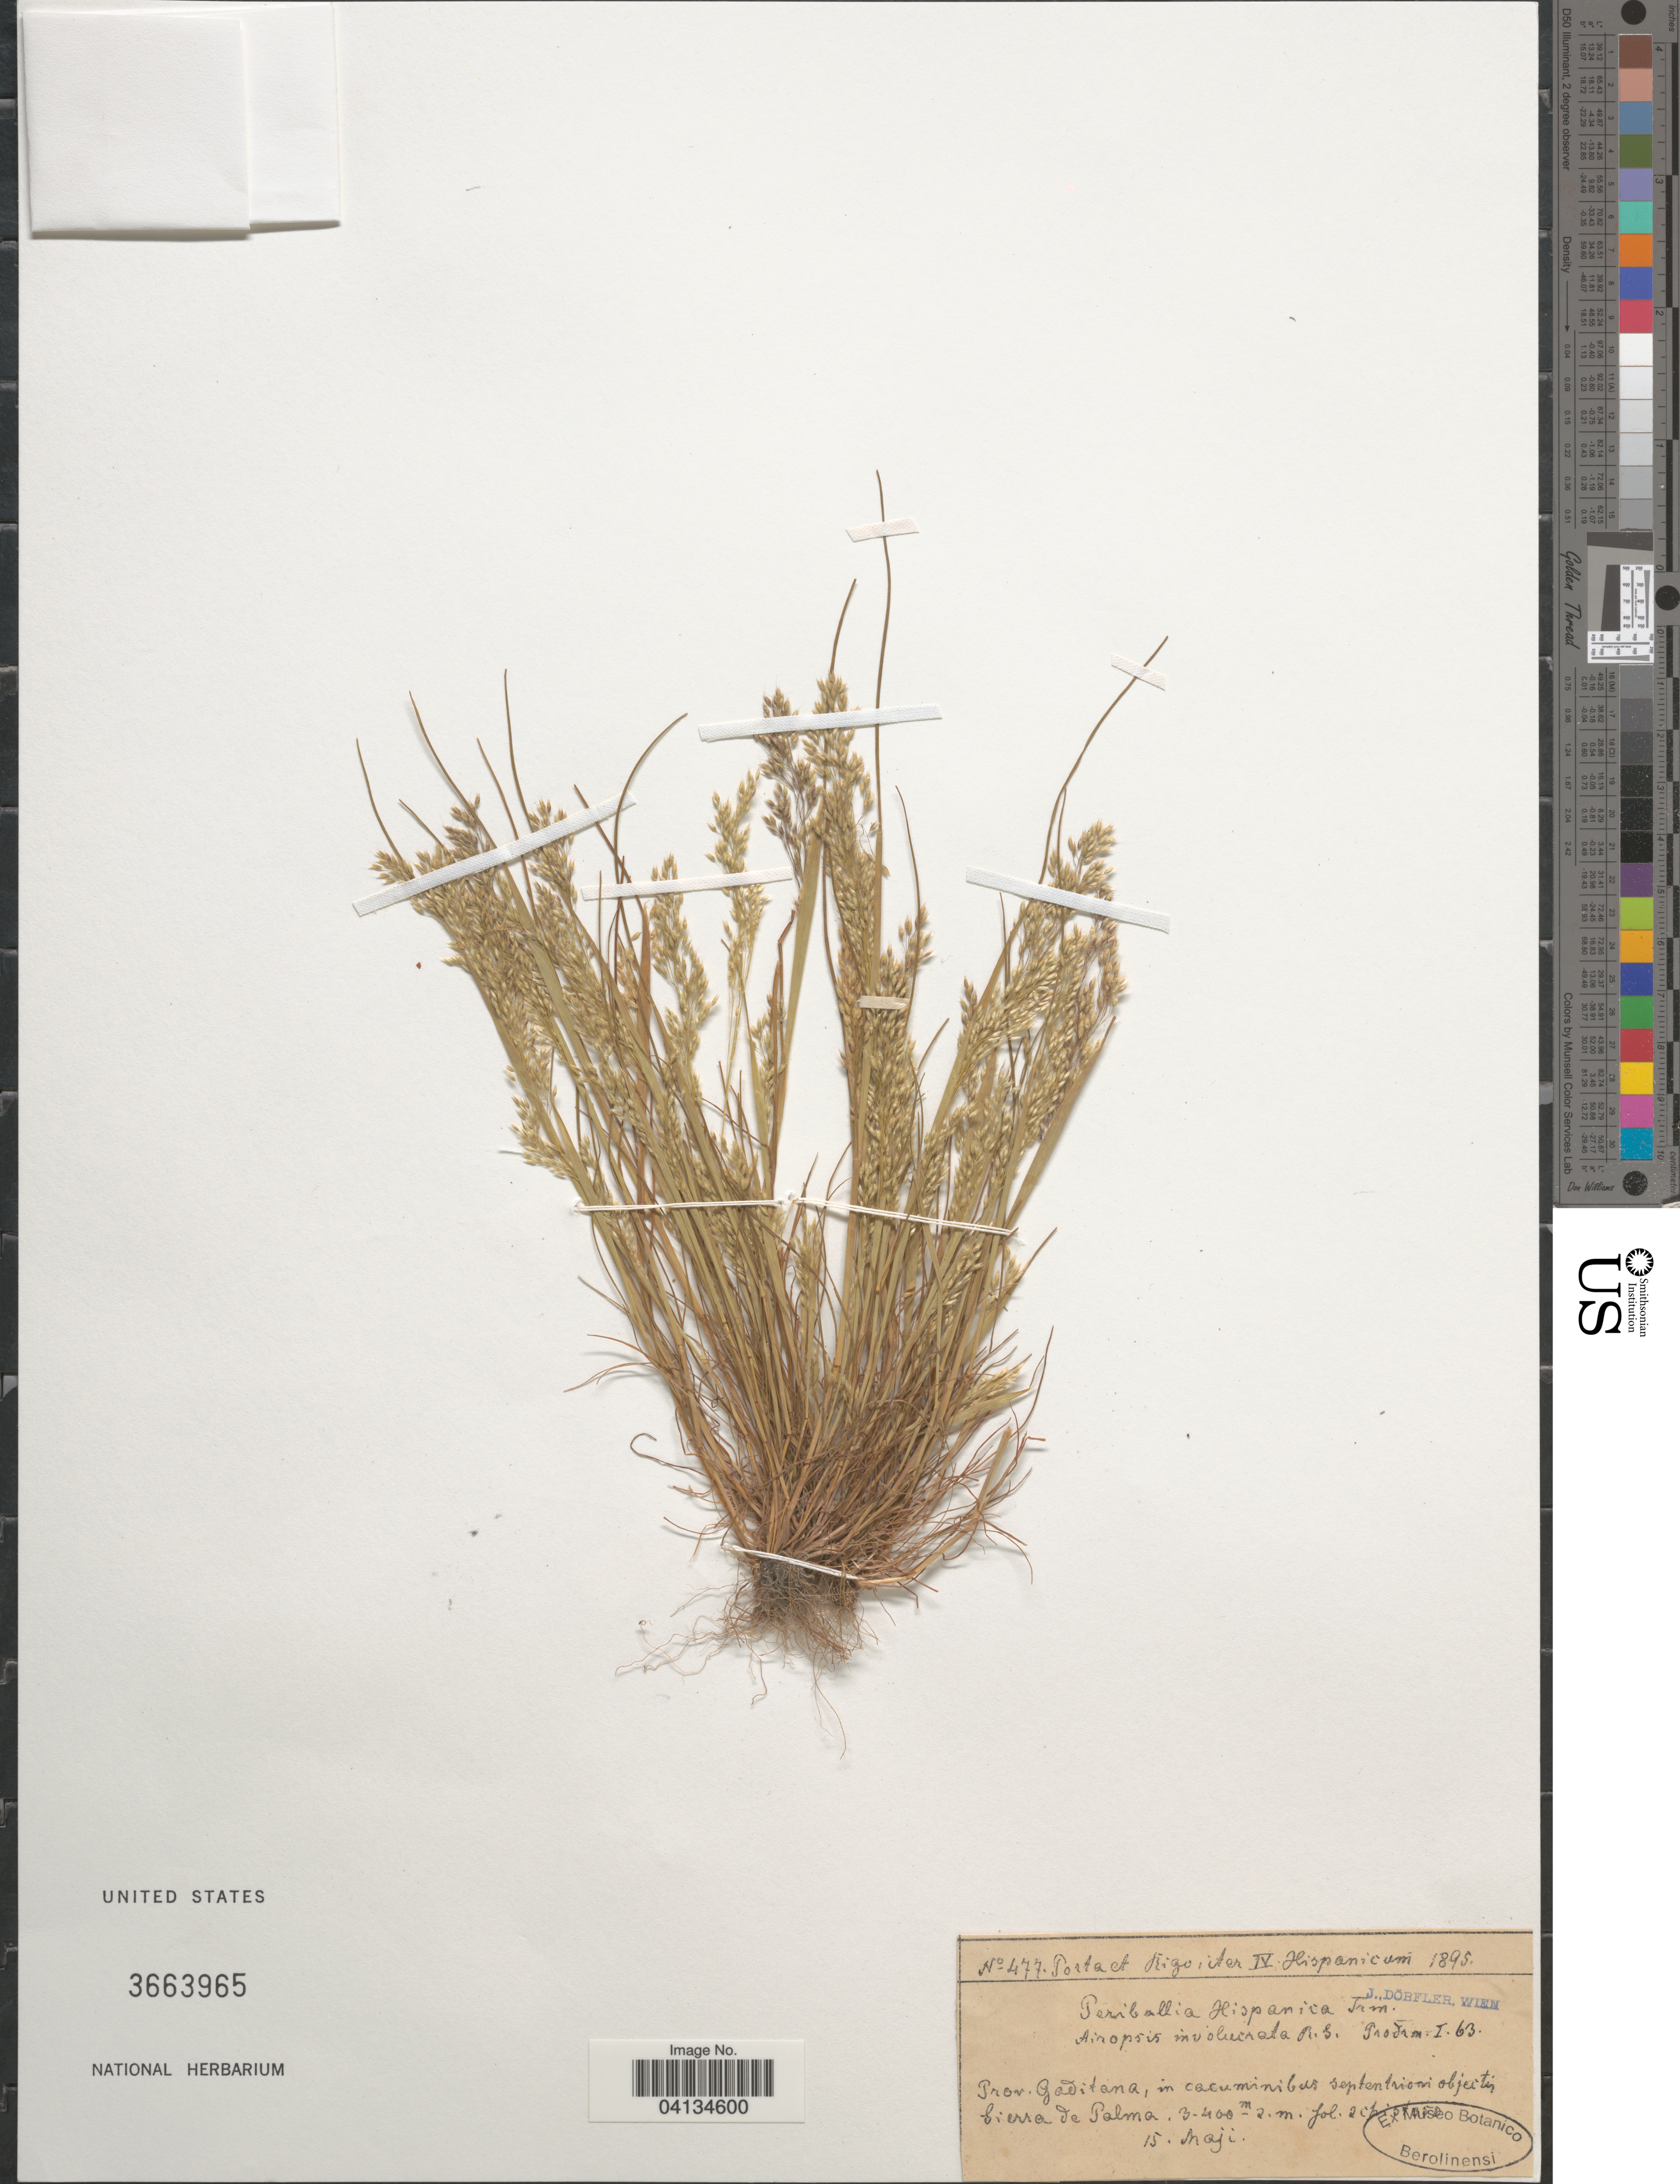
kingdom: Plantae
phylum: Tracheophyta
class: Liliopsida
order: Poales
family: Poaceae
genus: Periballia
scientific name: Periballia hispanica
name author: Trin.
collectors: -- Porta & -- Rigo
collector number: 477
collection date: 1895-05-15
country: Spain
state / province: Andalucía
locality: Iter IV Hispanicum 1895. Prov. Gaditana, in cacuminibus septentrioni objectis Sierra de Palma.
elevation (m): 300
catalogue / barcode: US 3663965